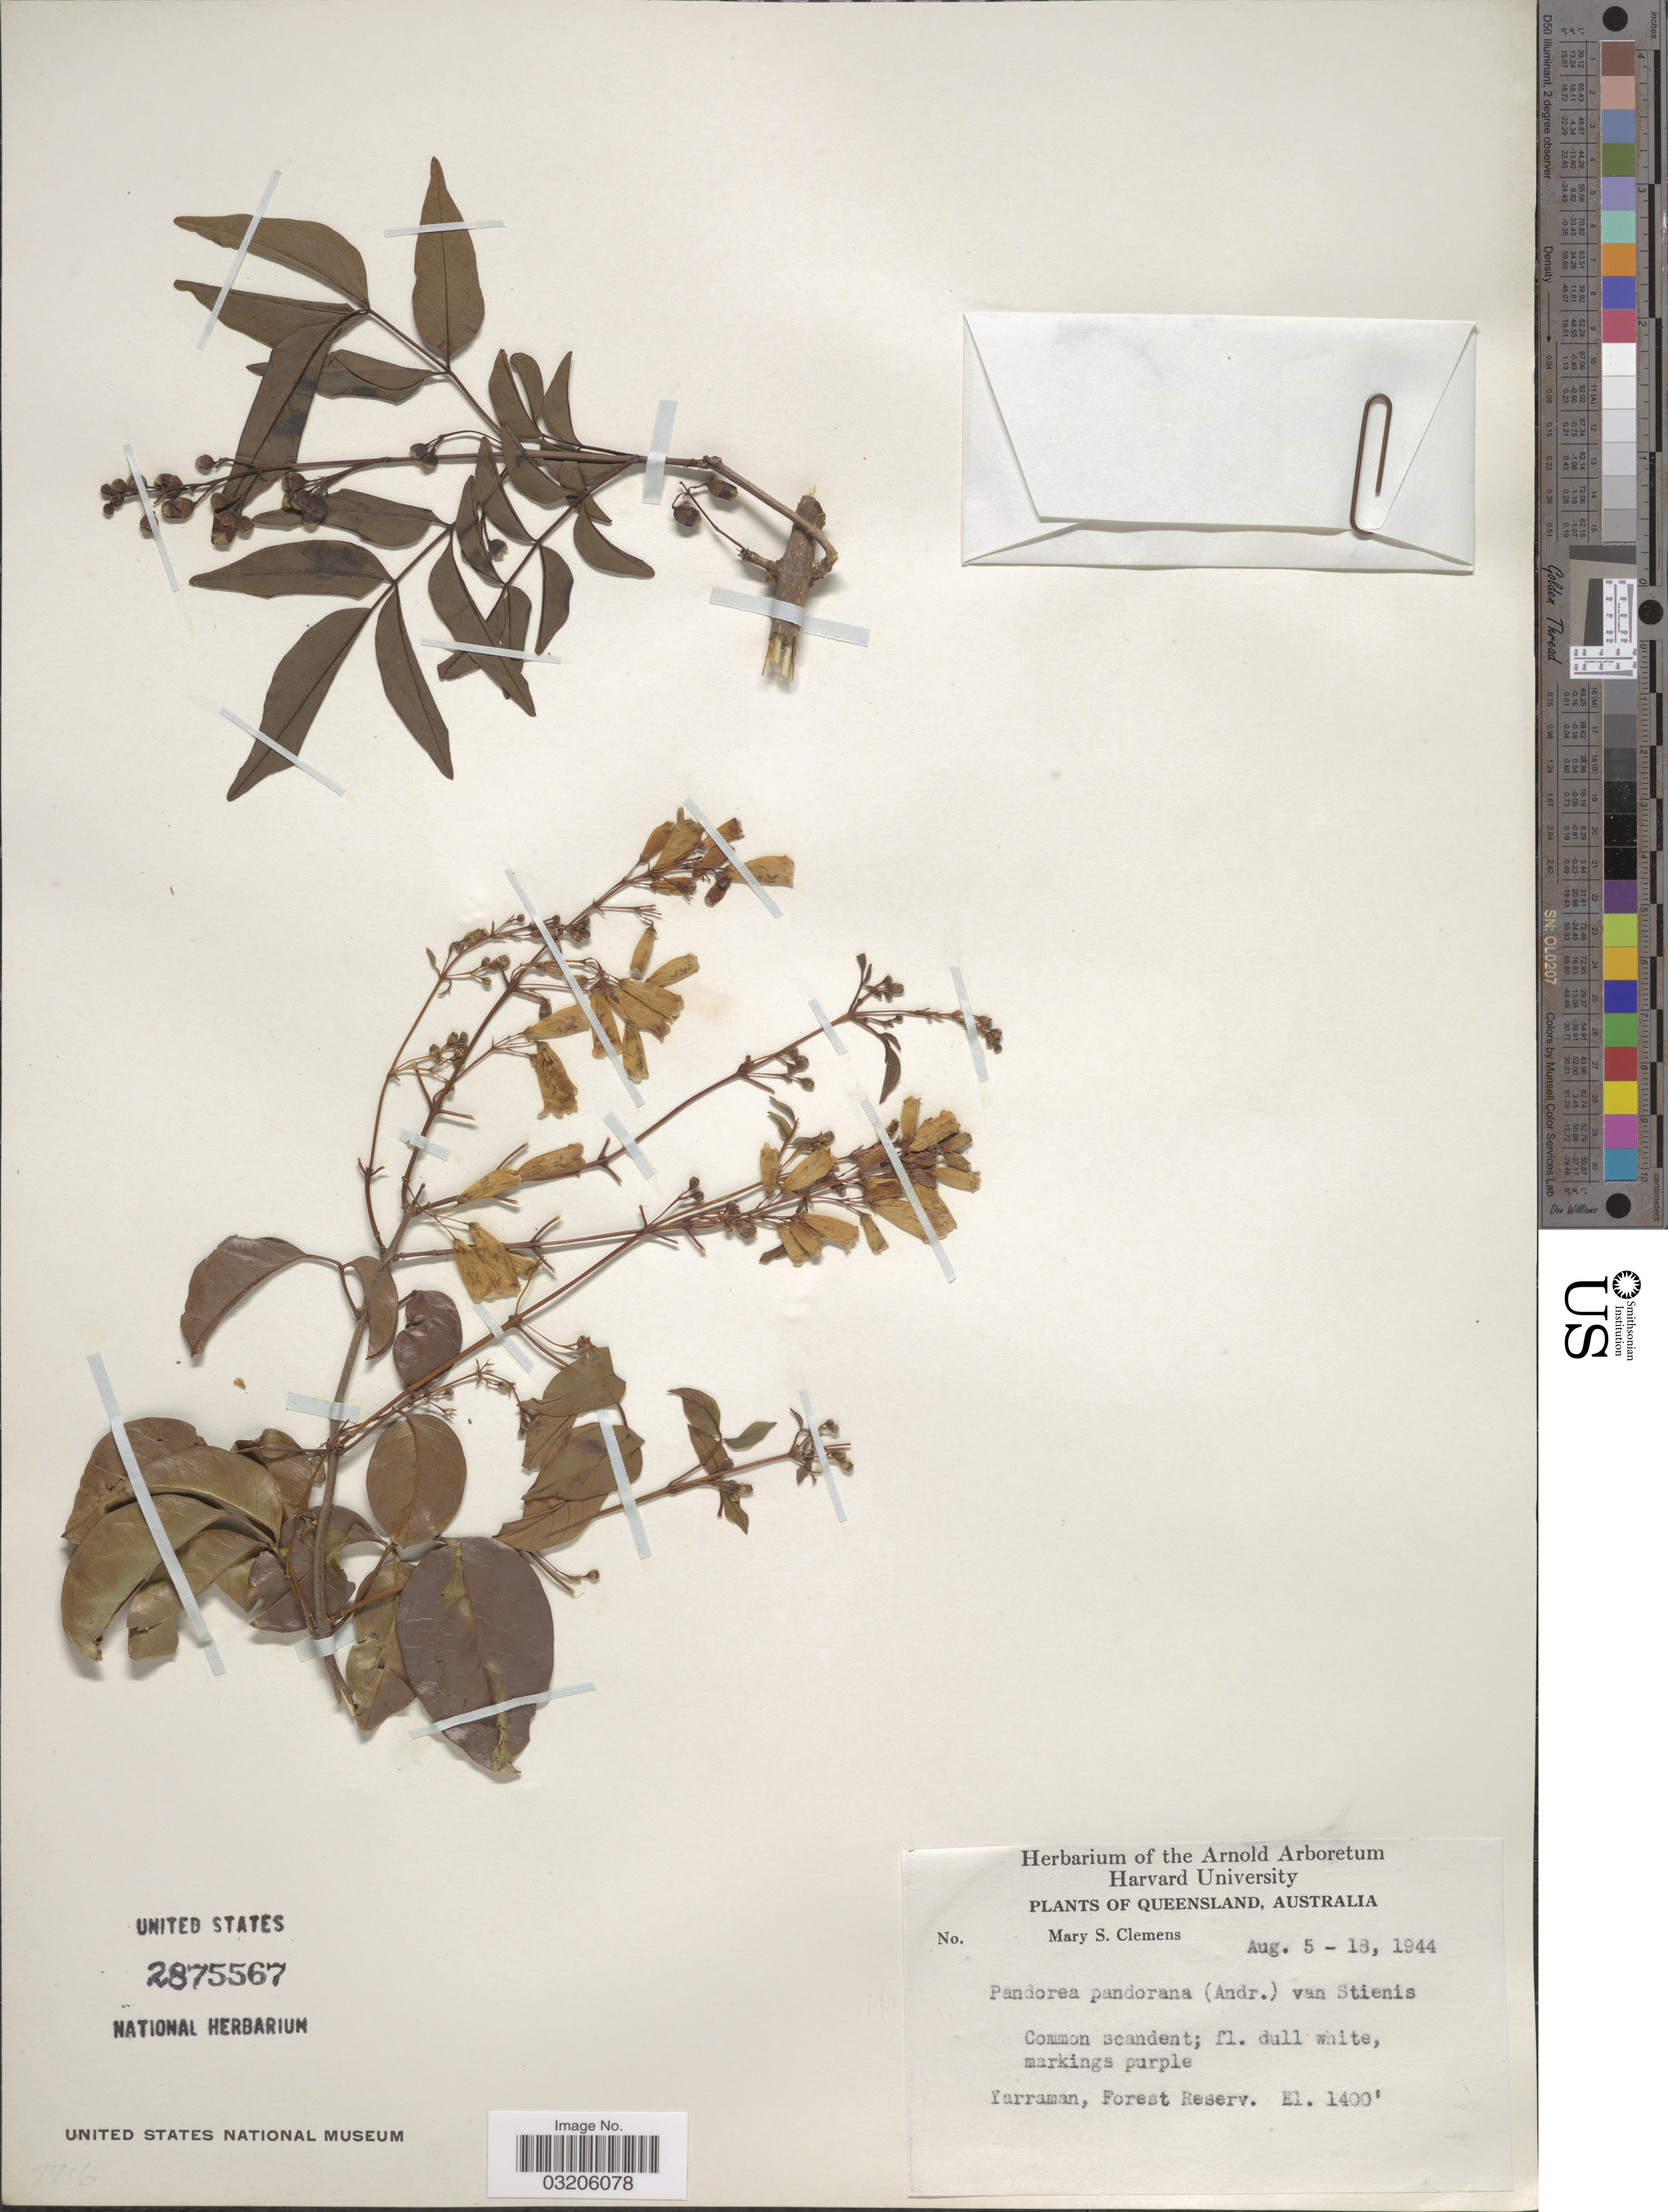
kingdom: Plantae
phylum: Tracheophyta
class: Magnoliopsida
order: Lamiales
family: Bignoniaceae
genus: Pandorea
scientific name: Pandorea pandorana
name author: (Andrews) Steenis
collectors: M. S. Clemens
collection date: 1944-08-05/1944-08-18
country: Australia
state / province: Queensland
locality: Yarraman, Forest Reserv.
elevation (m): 427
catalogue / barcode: US 2875567